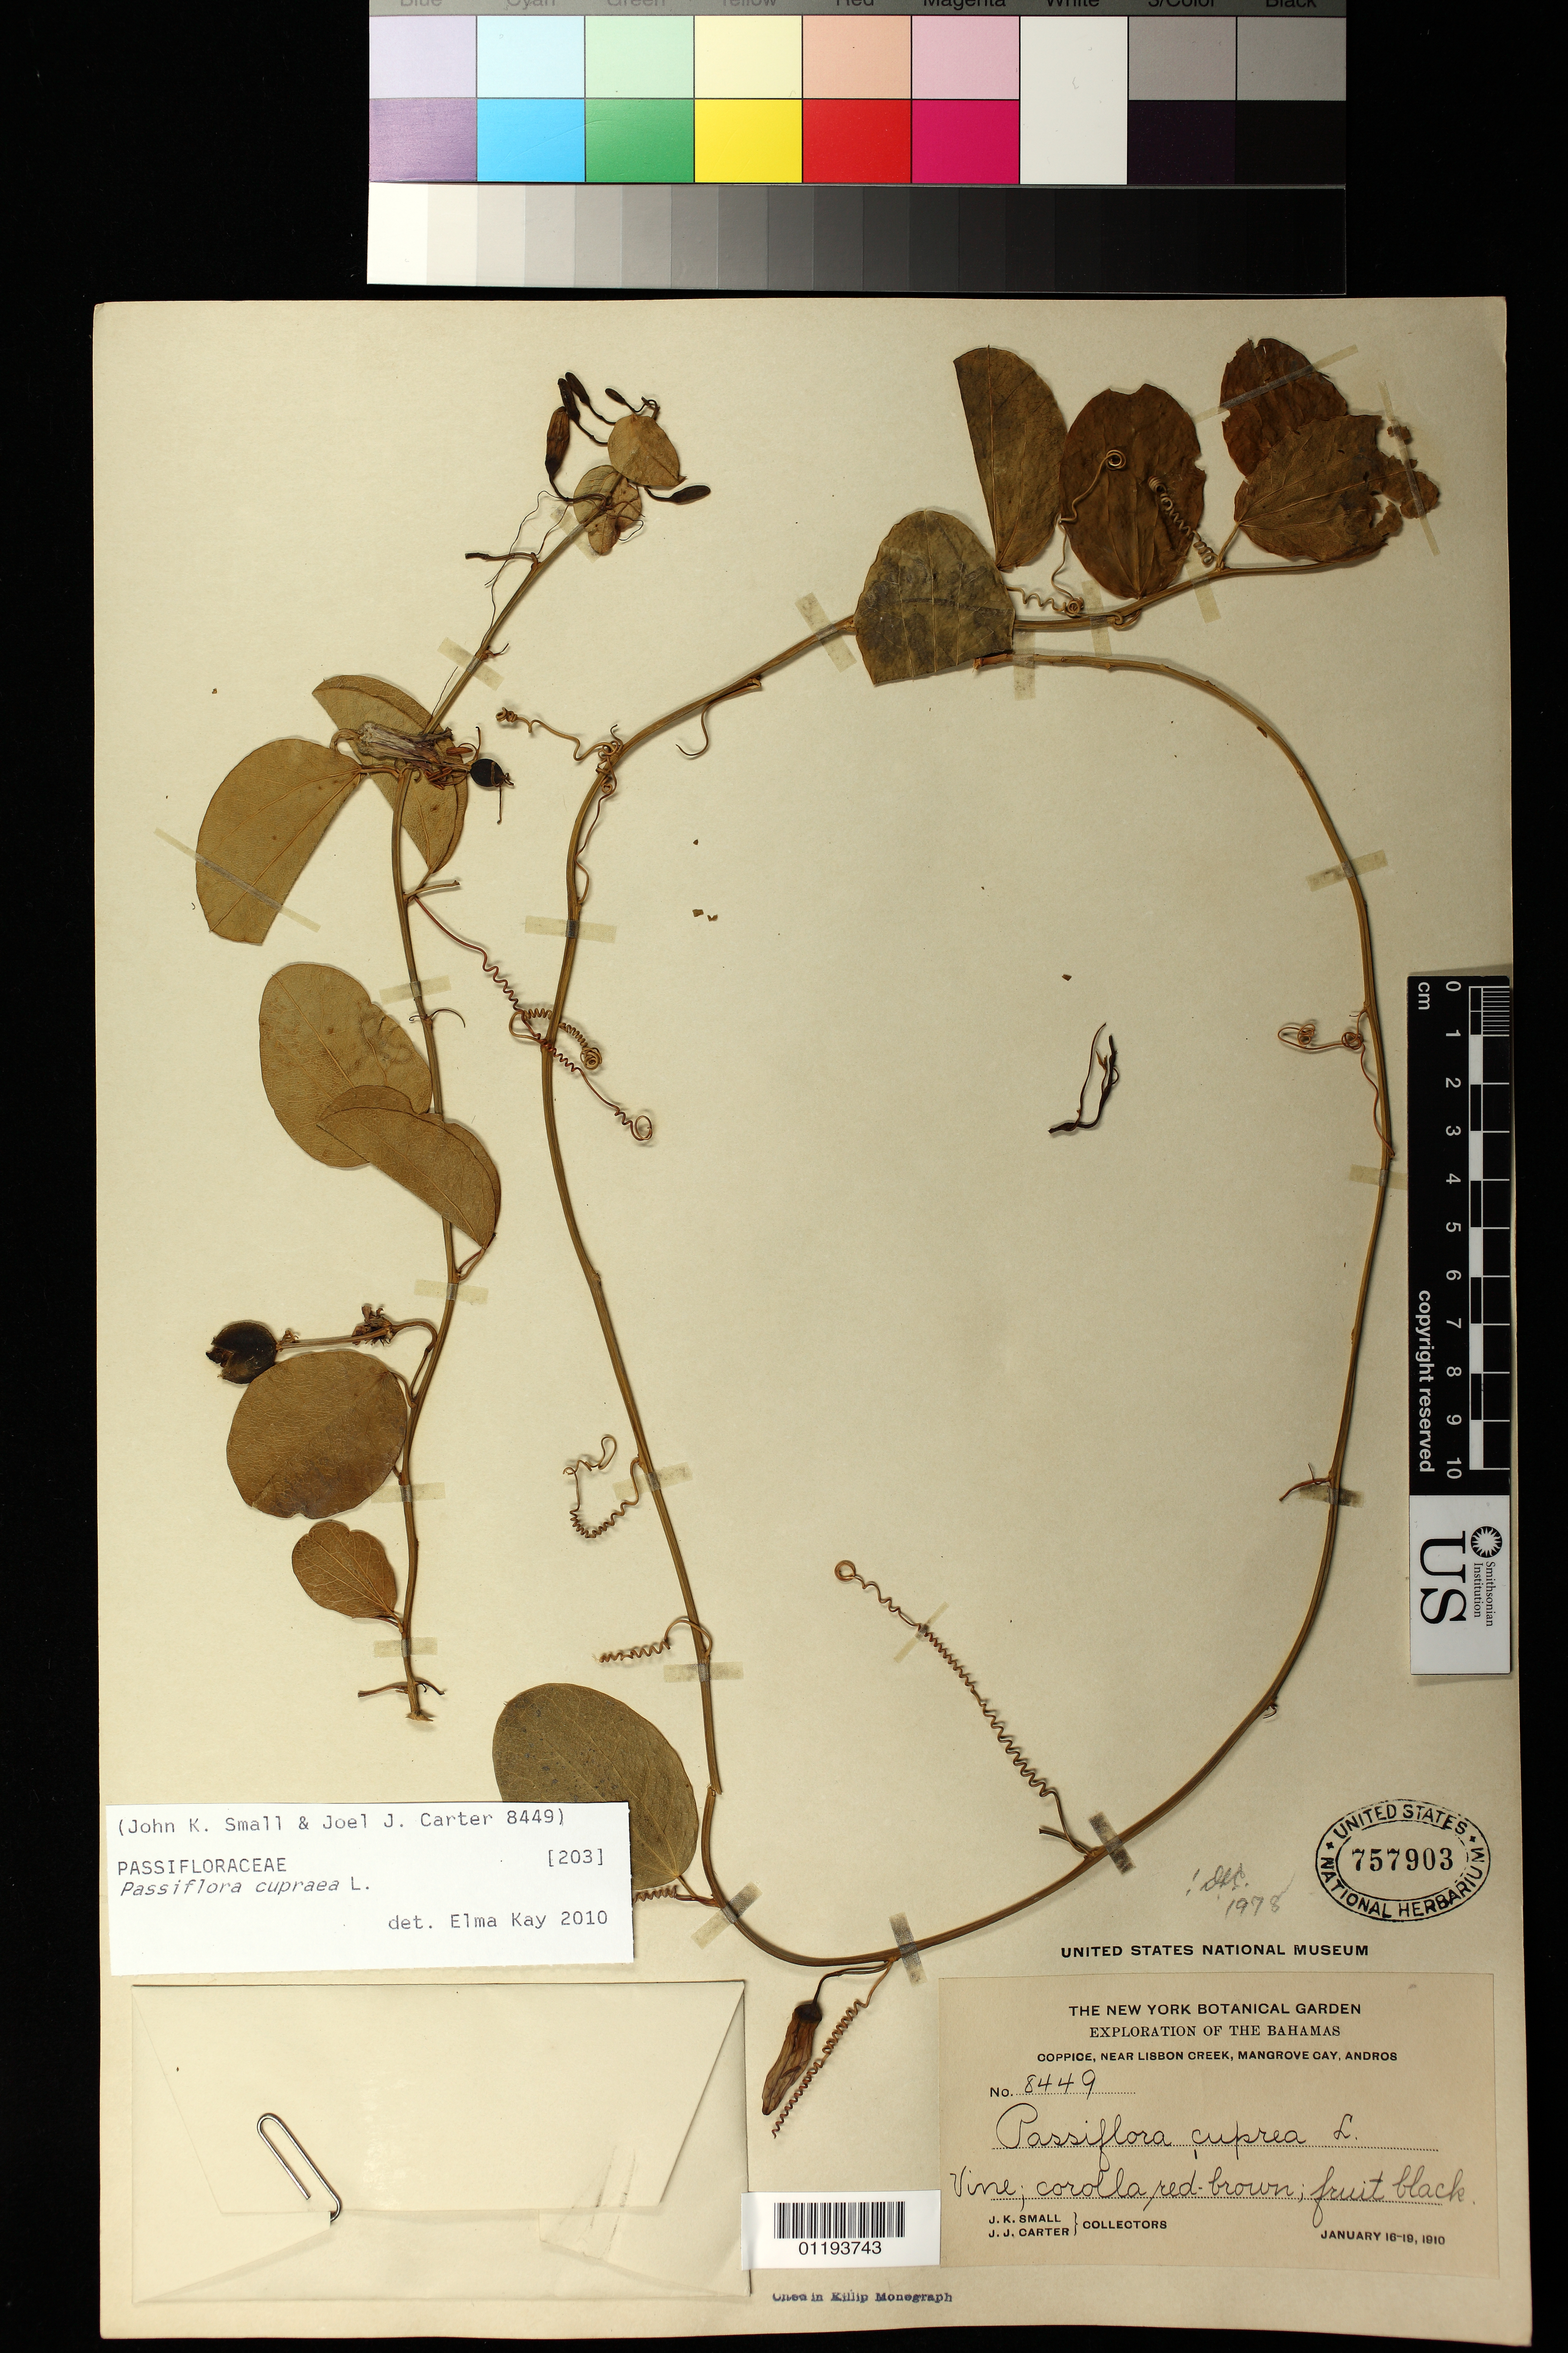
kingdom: Plantae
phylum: Tracheophyta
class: Magnoliopsida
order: Malpighiales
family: Passifloraceae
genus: Passiflora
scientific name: Passiflora cupraea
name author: L.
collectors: J. K. Small & J. J. Carter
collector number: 8449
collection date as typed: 1910 Jan 10 1910 Jan 19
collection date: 1910-01-10/1910-01-19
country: Bahamas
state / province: Mangrove Cay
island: Mangrove Cay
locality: Coppice, near Lisbon Creek, Mangrove Cay, Andros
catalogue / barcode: US 757903